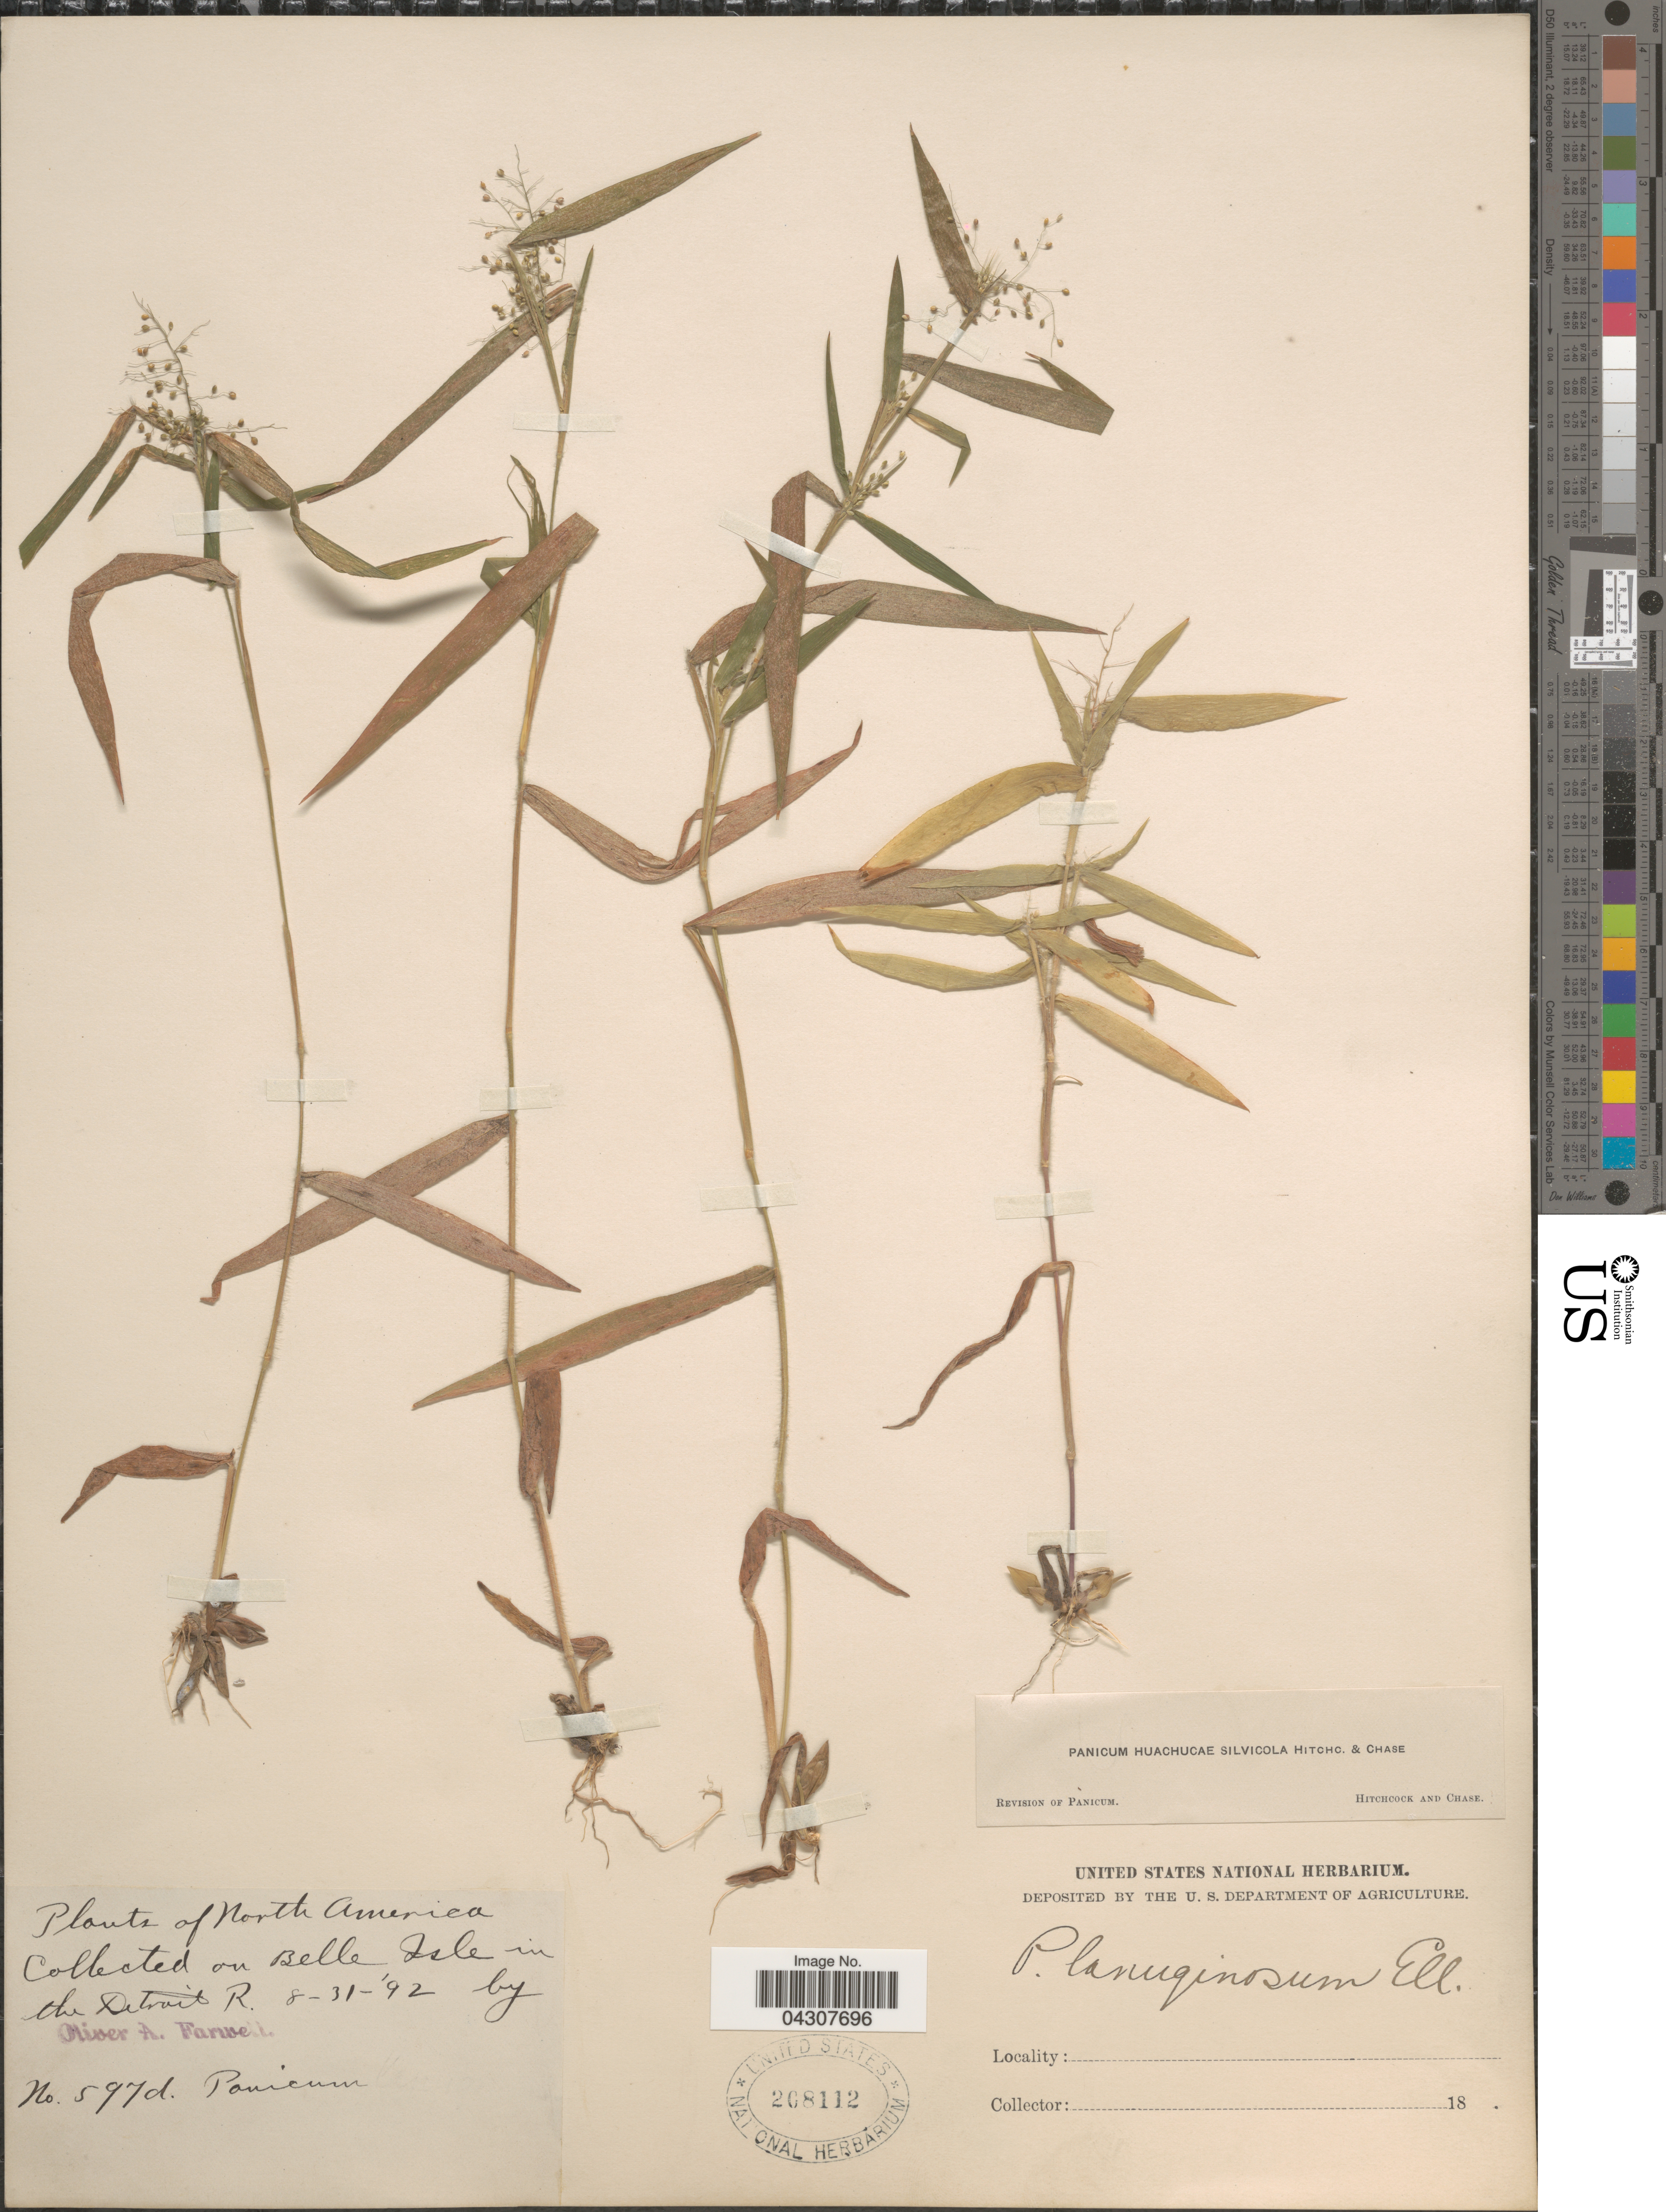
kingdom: Plantae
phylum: Tracheophyta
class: Liliopsida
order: Poales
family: Poaceae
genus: Dichanthelium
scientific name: Dichanthelium acuminatum var. acuminatum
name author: (Sw.) Gould & C.A. Clark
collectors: O. Farwell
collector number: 597d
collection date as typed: Transcribed d/m/y: 31/8/92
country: United States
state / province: Michigan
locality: On Belle Isle in the Detroit R.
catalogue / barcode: US 208112